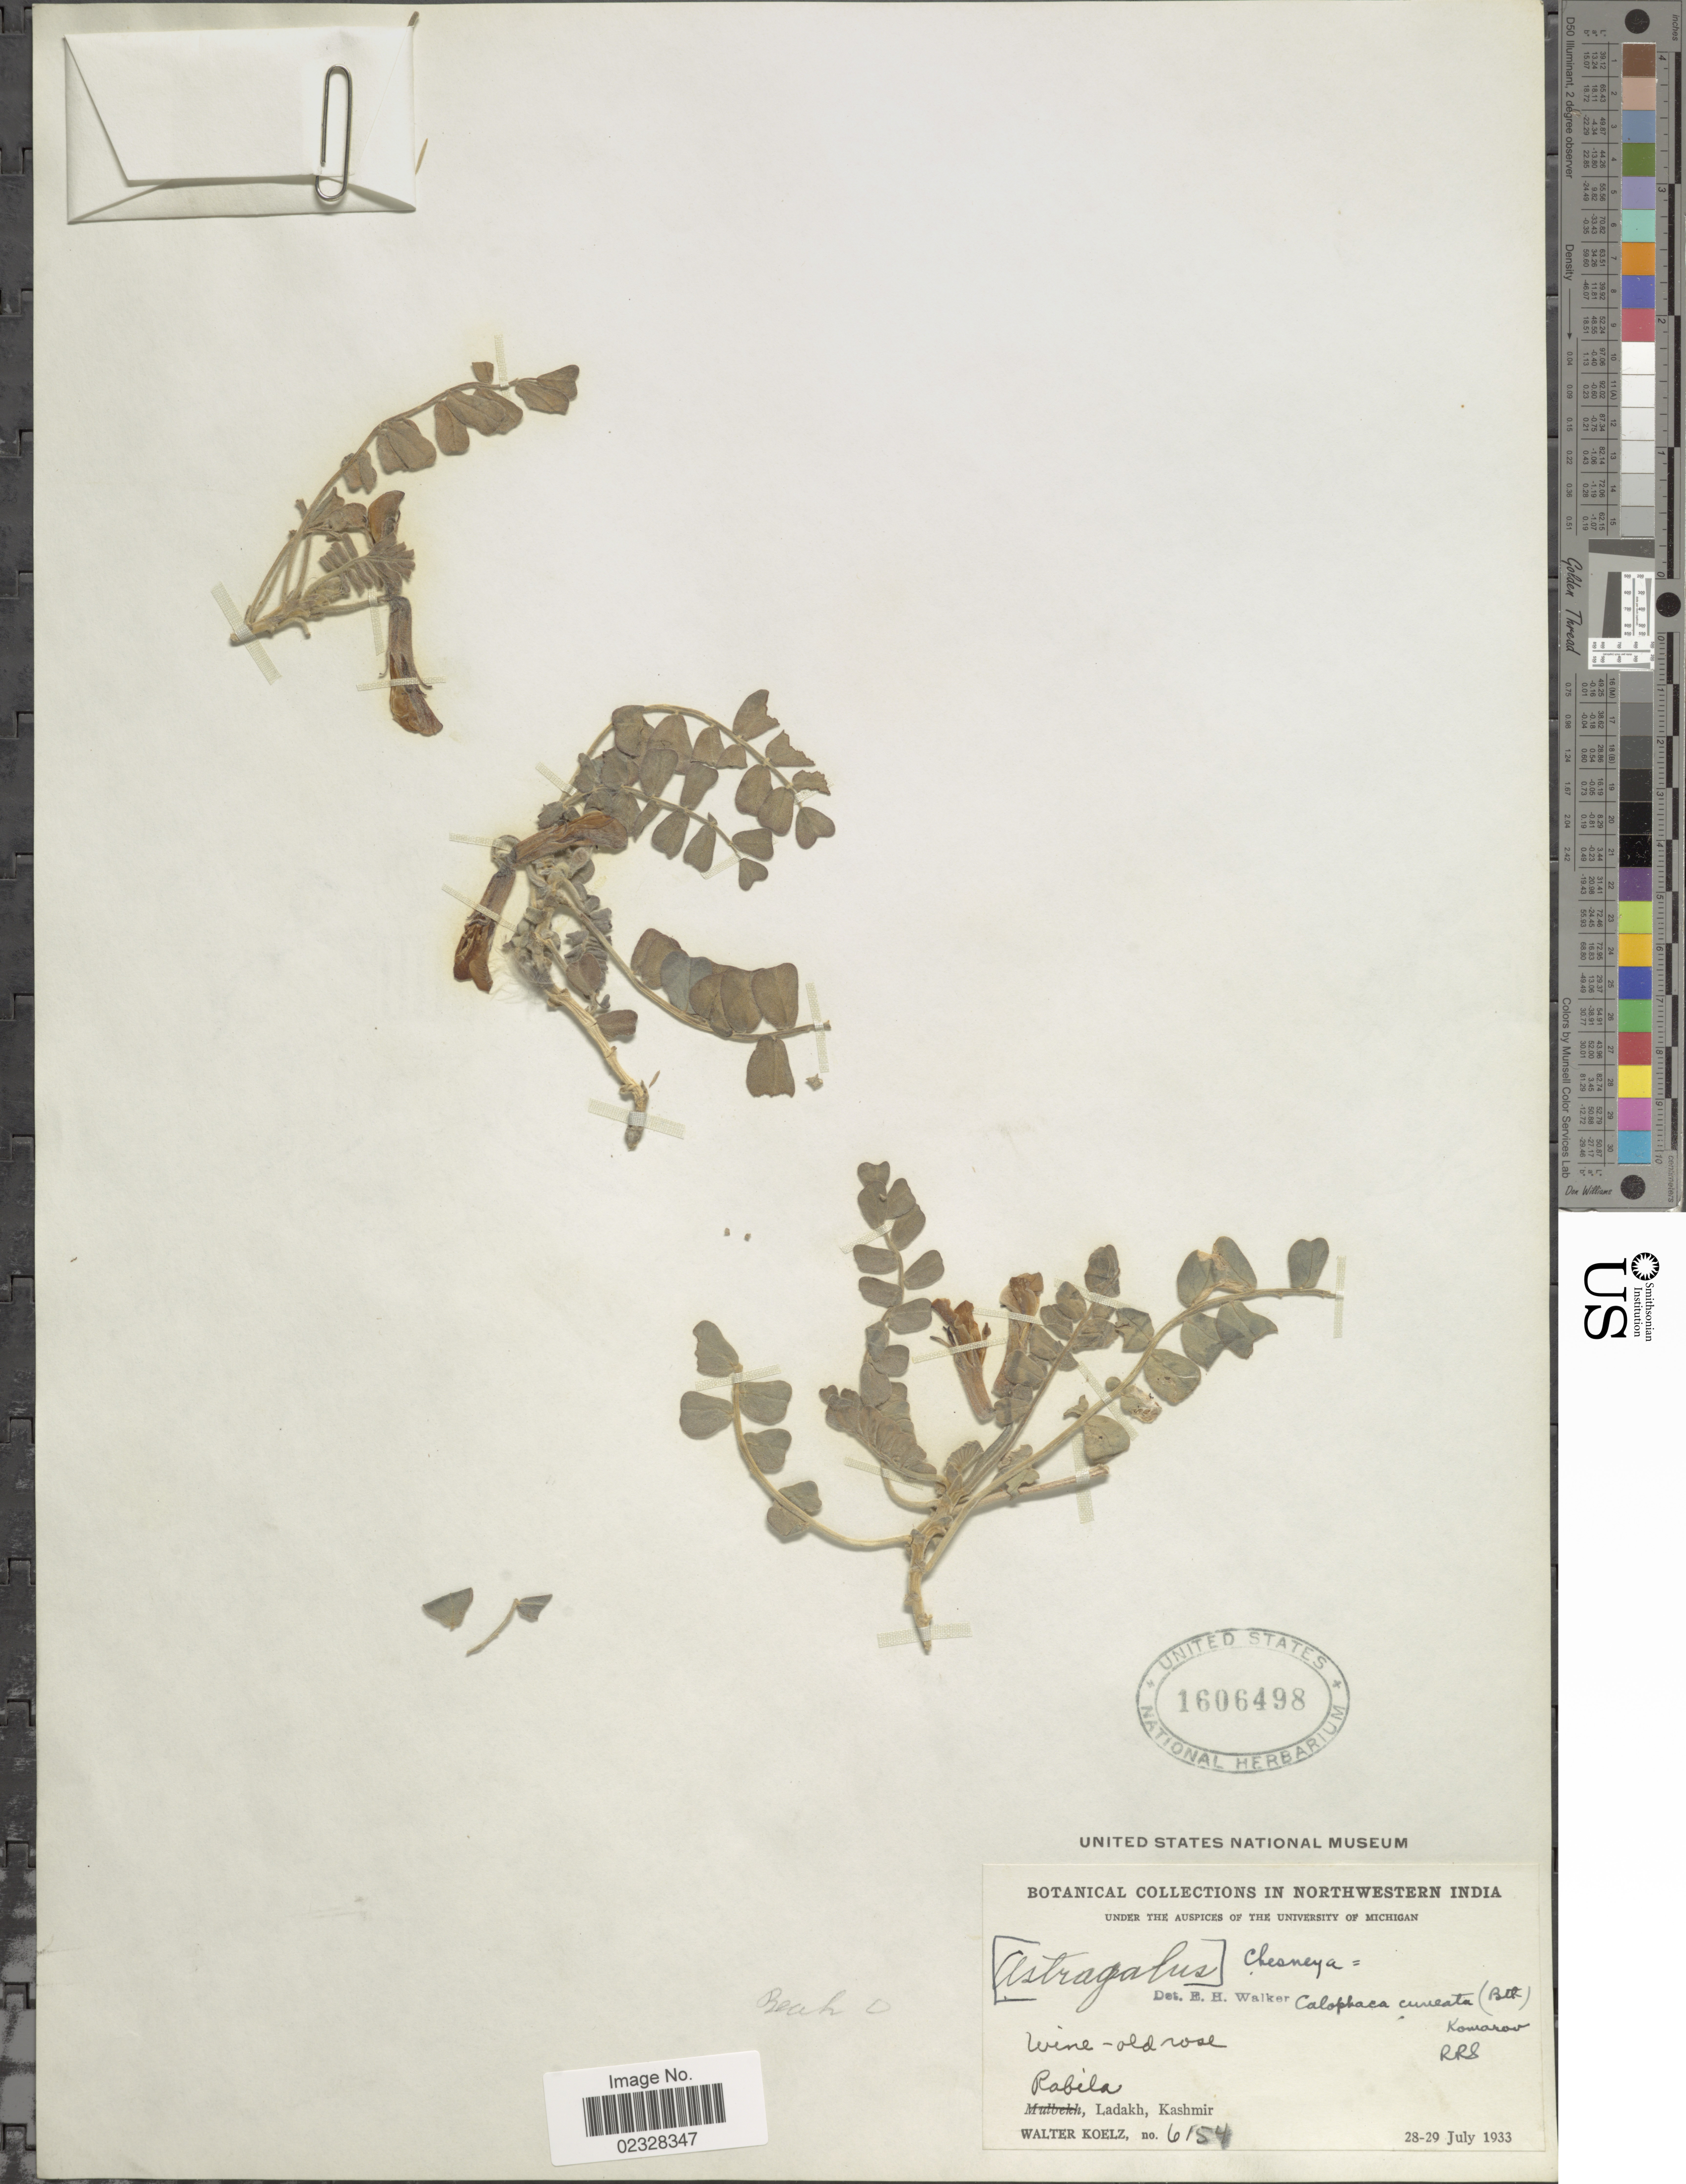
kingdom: Plantae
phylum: Tracheophyta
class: Magnoliopsida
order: Fabales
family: Fabaceae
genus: Chesneya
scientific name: Chesneya cuneata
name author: (Benth.) Ali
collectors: W. N. Koelz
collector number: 6154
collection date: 1933-07-28/1933-07-29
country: India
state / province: Ladakh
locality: Northwstern India, Rabila, Ladakh, Kashmir.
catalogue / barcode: US 1606498